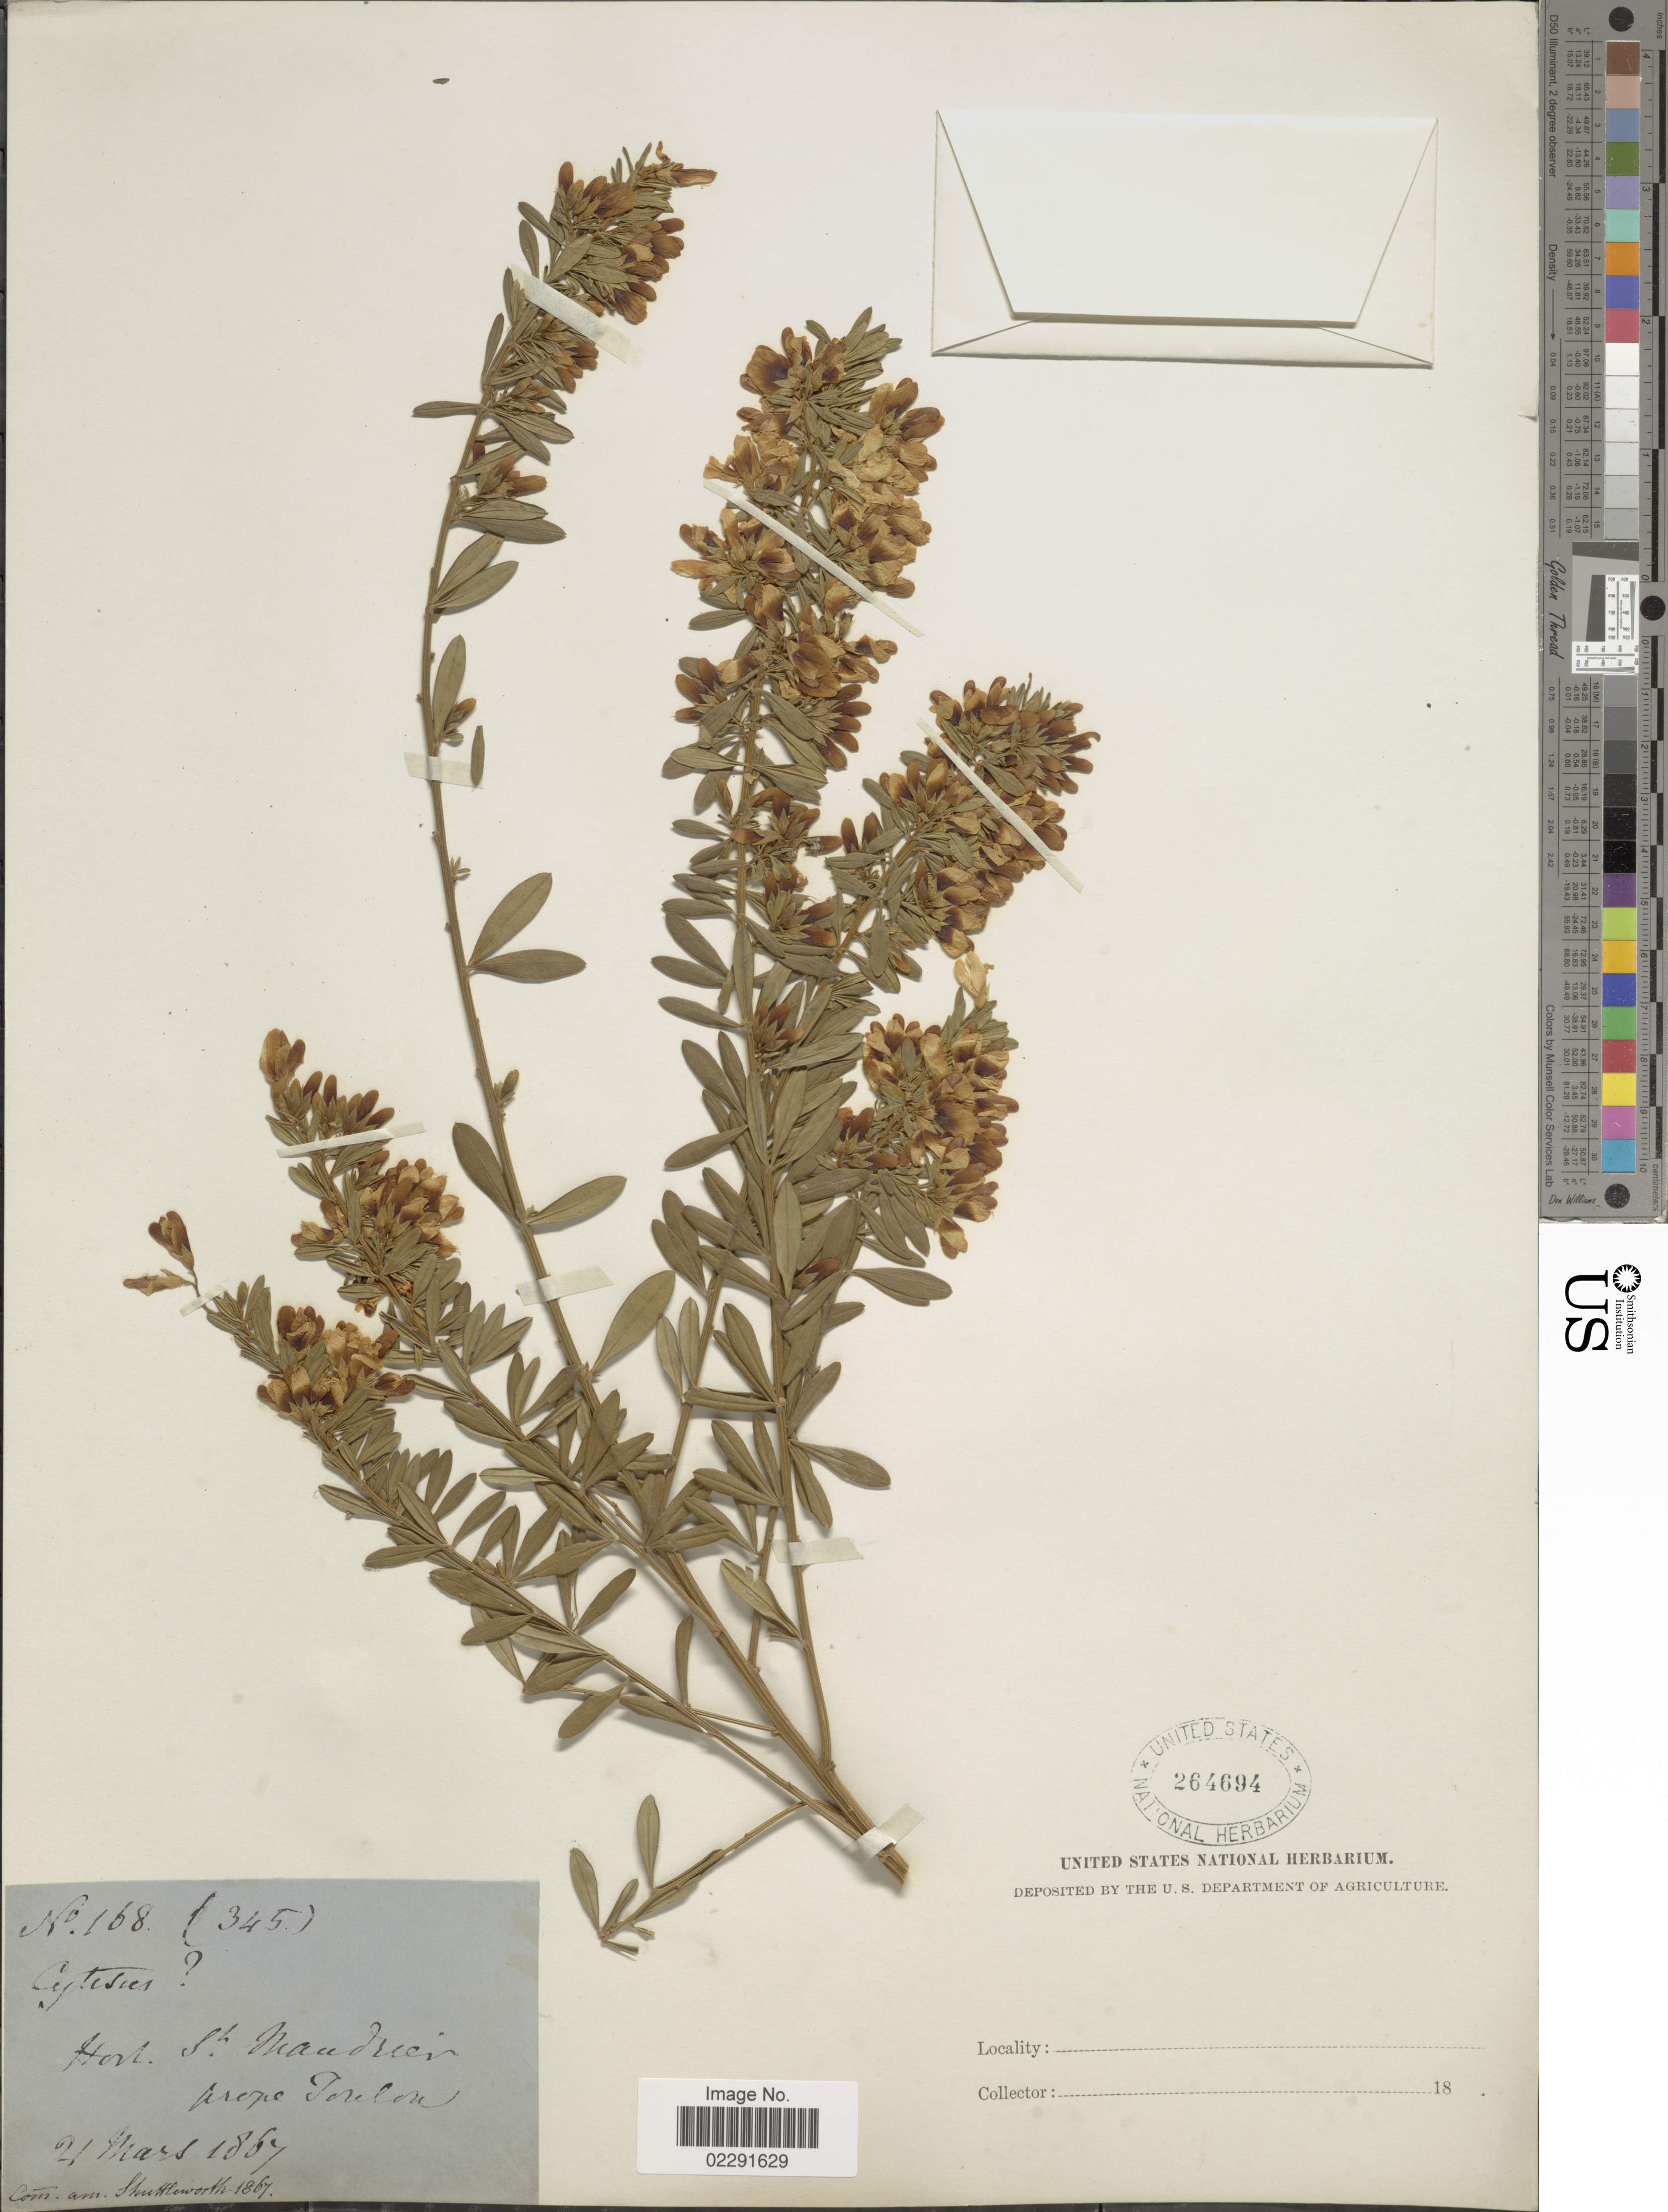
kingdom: Plantae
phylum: Tracheophyta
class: Magnoliopsida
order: Fabales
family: Fabaceae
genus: Cytisus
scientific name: Cytisus sp.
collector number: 168 (345)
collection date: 1867-03-21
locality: Hort. St. Maudrien prope Torelon. [interpreted]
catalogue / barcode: US 264694